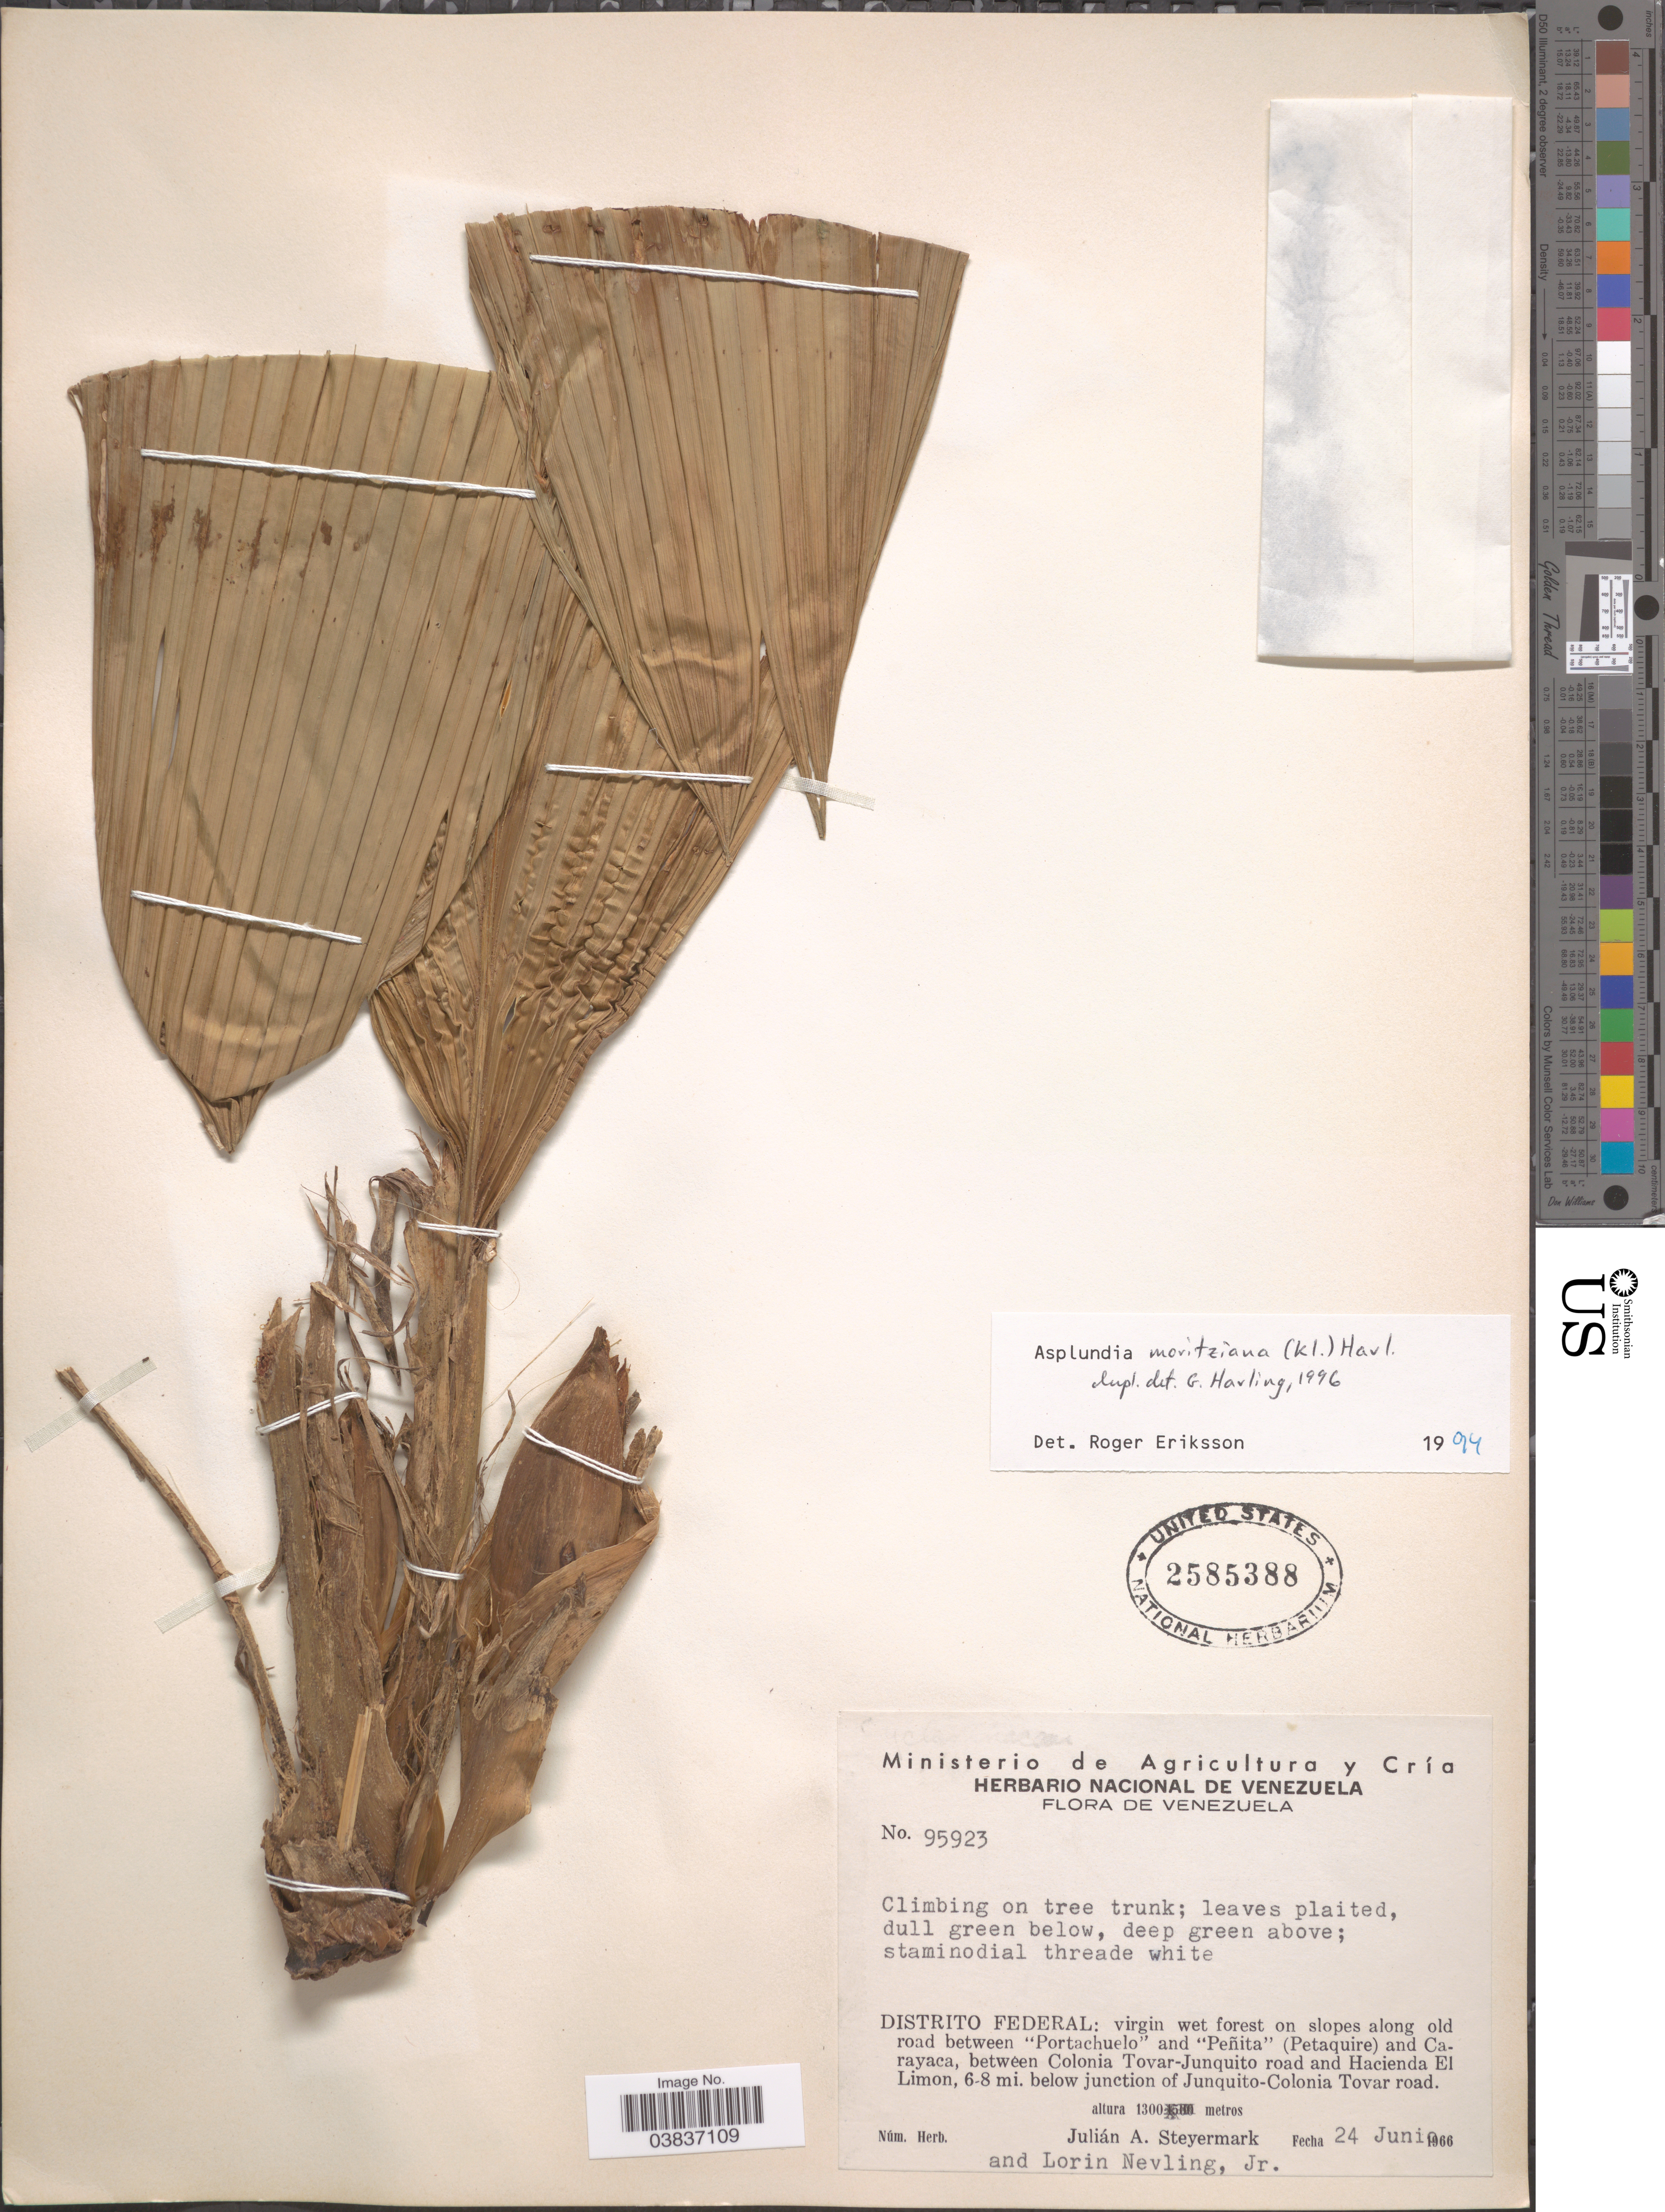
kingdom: Plantae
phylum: Tracheophyta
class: Liliopsida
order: Pandanales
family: Cyclanthaceae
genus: Asplundia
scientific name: Asplundia moritziana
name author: (Klotzsch) Harling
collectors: J. Steyermark & L. Nevling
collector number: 95923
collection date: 1966-06-24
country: Venezuela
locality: Distrito Federal: along old road between "Portachuelo" and "Peñita" (Petaquire) and Carayaca, between Colonia Tovar-Junquito road and Hacienda El Limon, 6-8 mi. below junction of Junquito-Colonia Tovar road.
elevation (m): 1300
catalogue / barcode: US 2585388